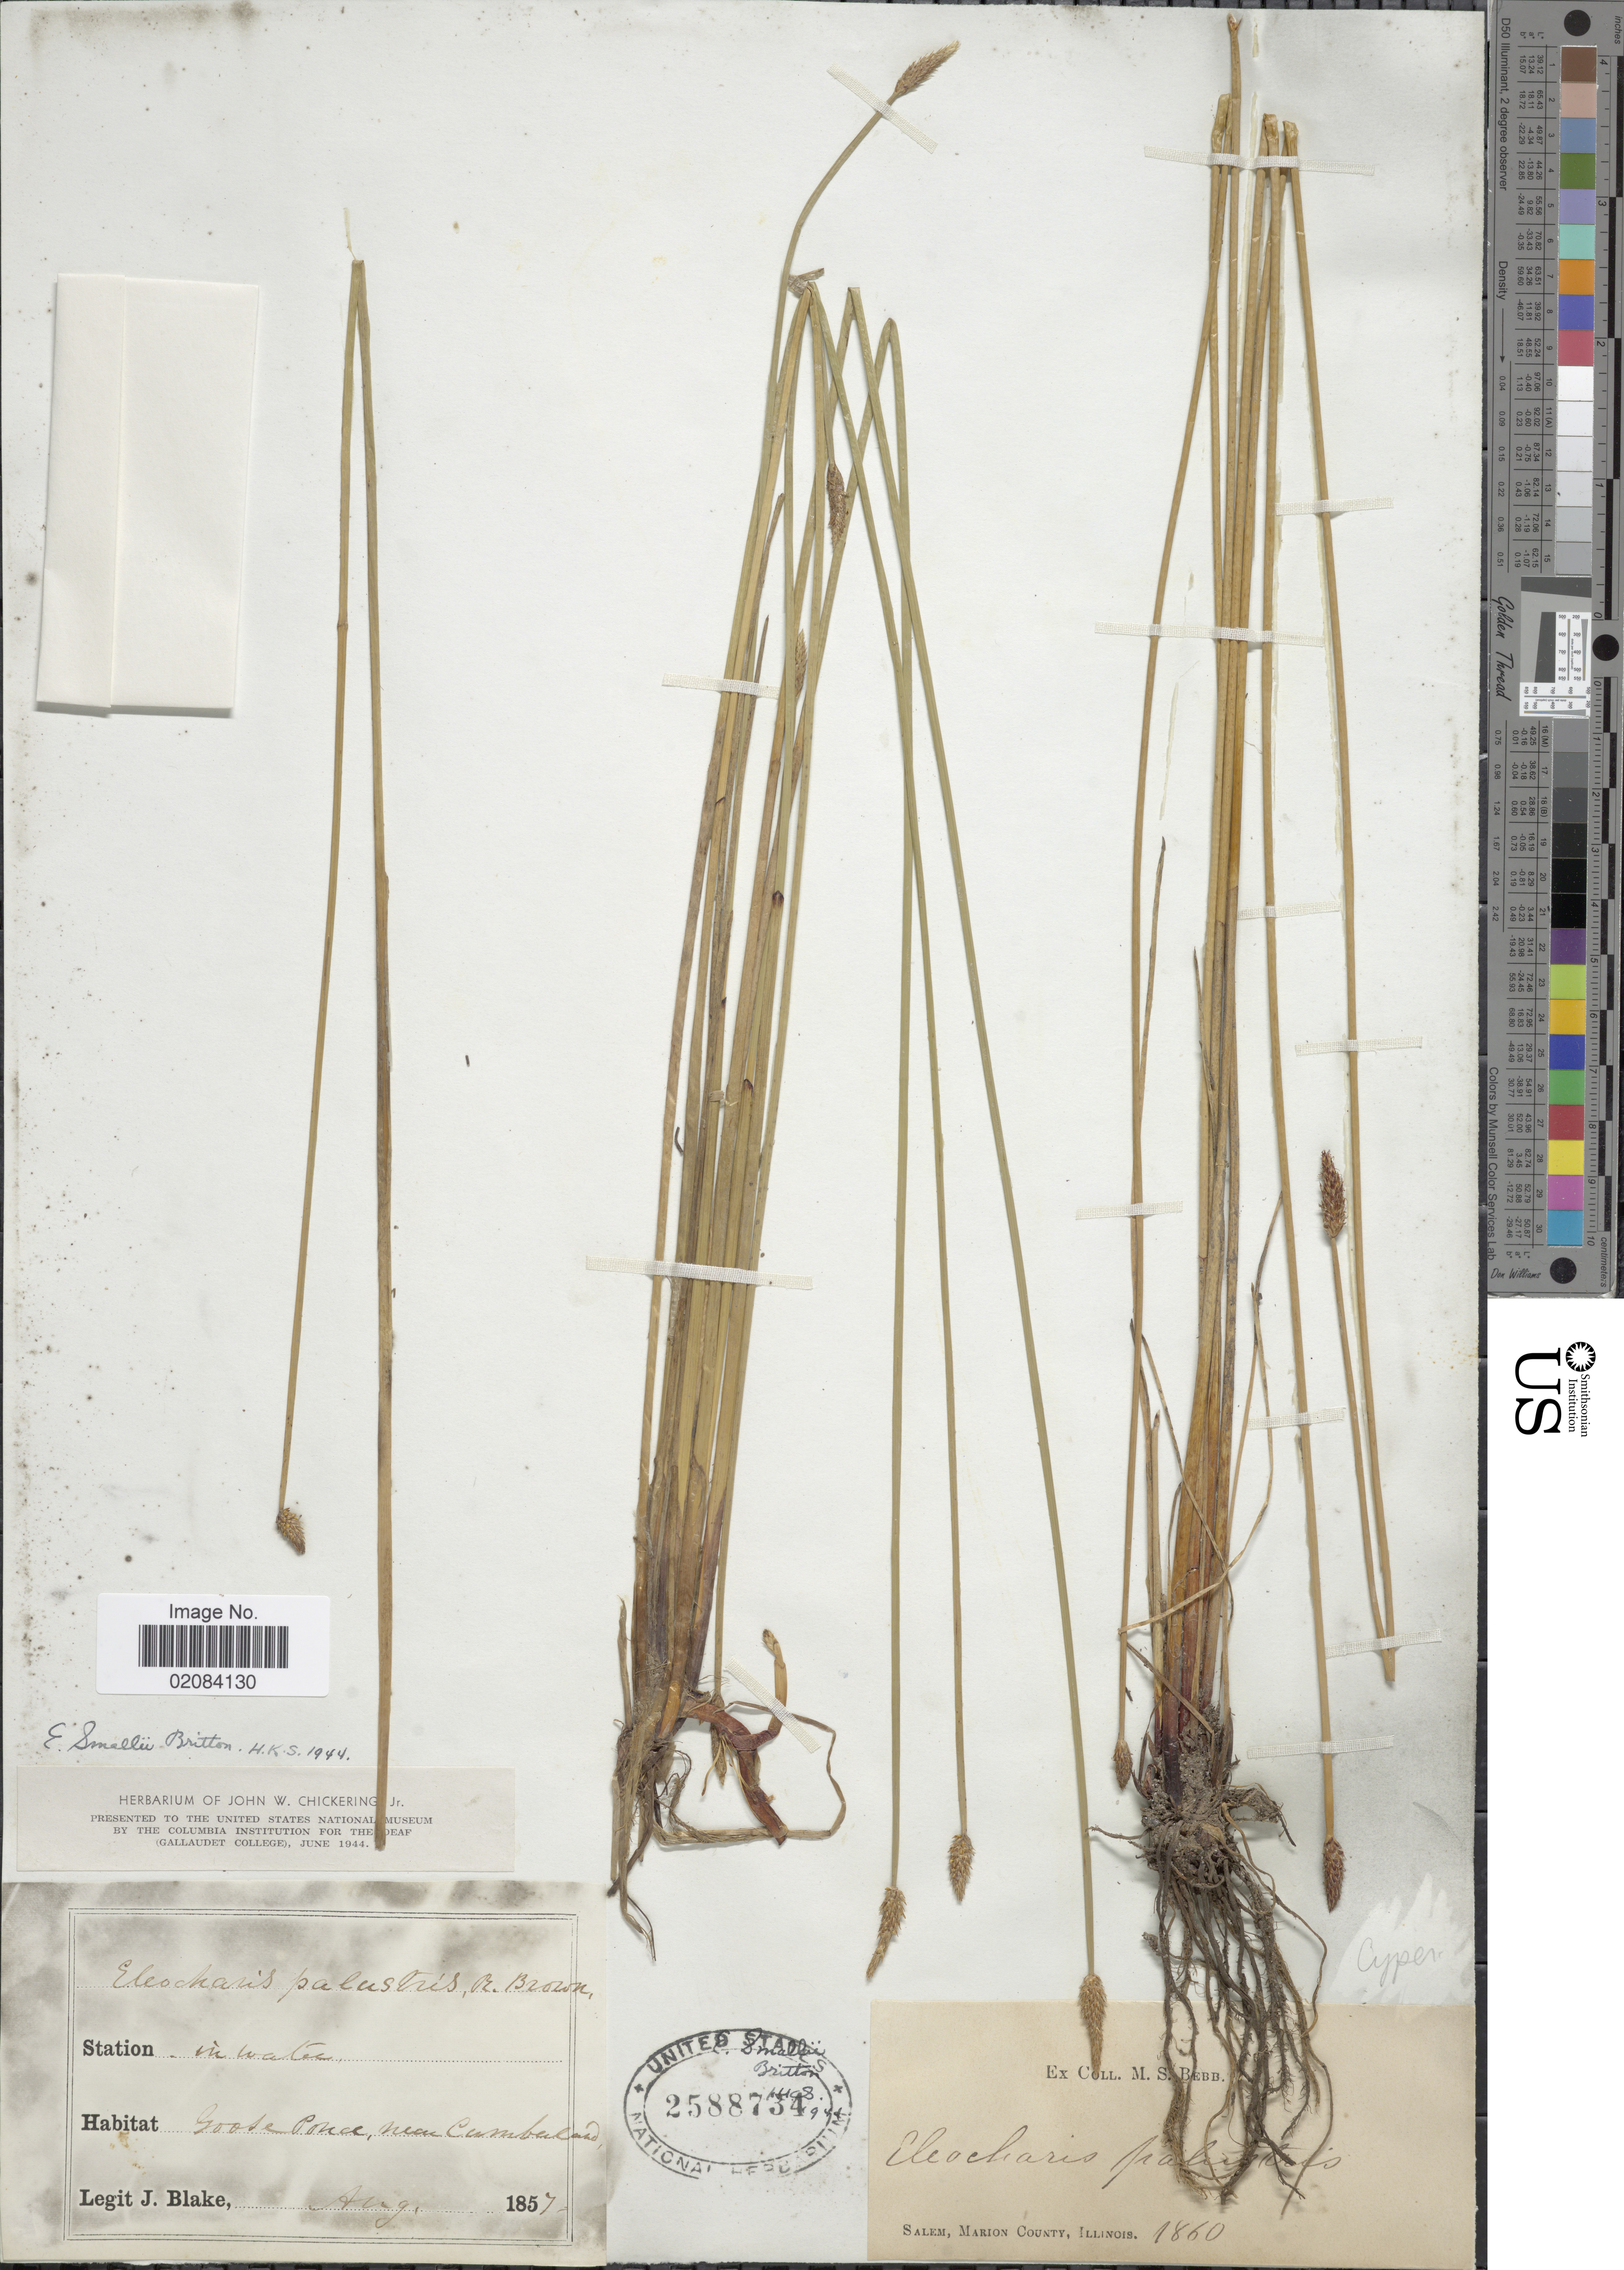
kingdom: Plantae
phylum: Tracheophyta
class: Liliopsida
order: Poales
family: Cyperaceae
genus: Eleocharis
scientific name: Eleocharis palustris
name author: (L.) Roem. & Schult.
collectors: J. Blake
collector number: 1860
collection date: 1857-08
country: United States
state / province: Illinois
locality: Goose Pond, near Cumberland.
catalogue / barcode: US 2588734